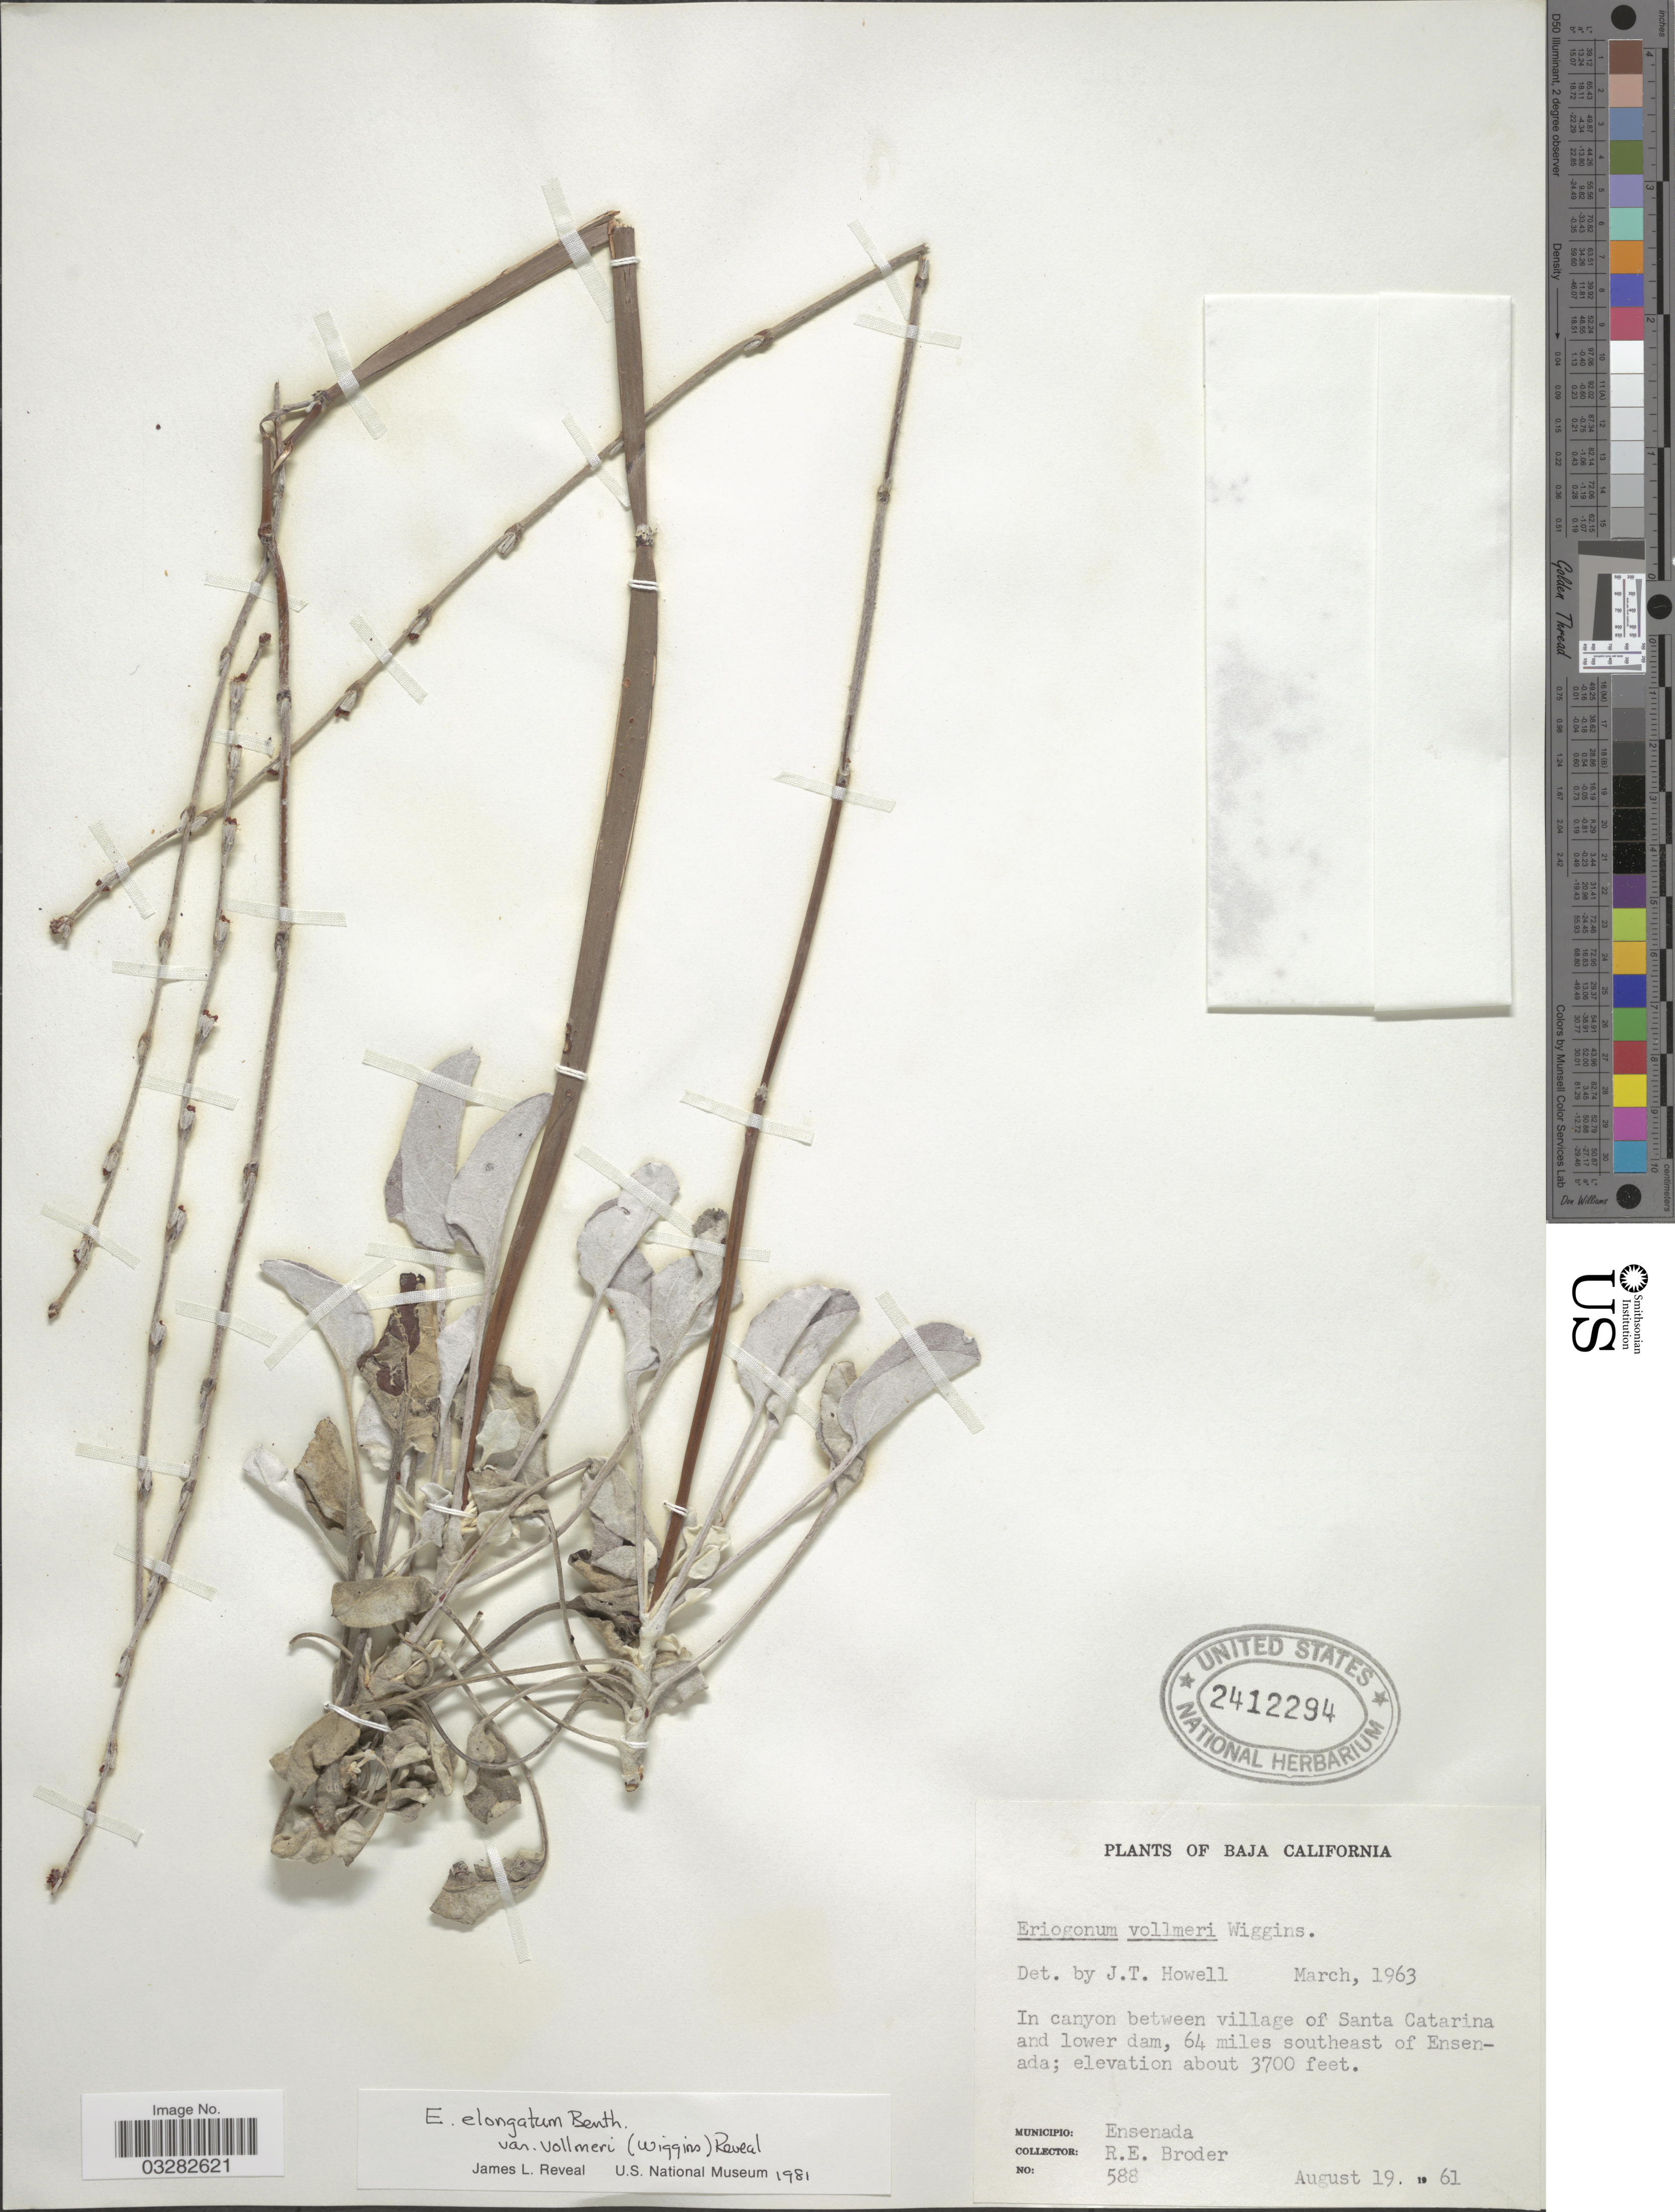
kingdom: Plantae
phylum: Tracheophyta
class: Magnoliopsida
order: Caryophyllales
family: Polygonaceae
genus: Eriogonum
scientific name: Eriogonum elongatum var. vollmeri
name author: (Wiggins) Reveal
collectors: R. Broder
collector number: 588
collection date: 1961-08-19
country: Mexico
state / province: Baja California Norte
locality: In canyon between village of Santa Catarina and lower dam, 64 miles southeast of Ensenada. Municipio: Ensenada.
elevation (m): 1128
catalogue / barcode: US 2412294